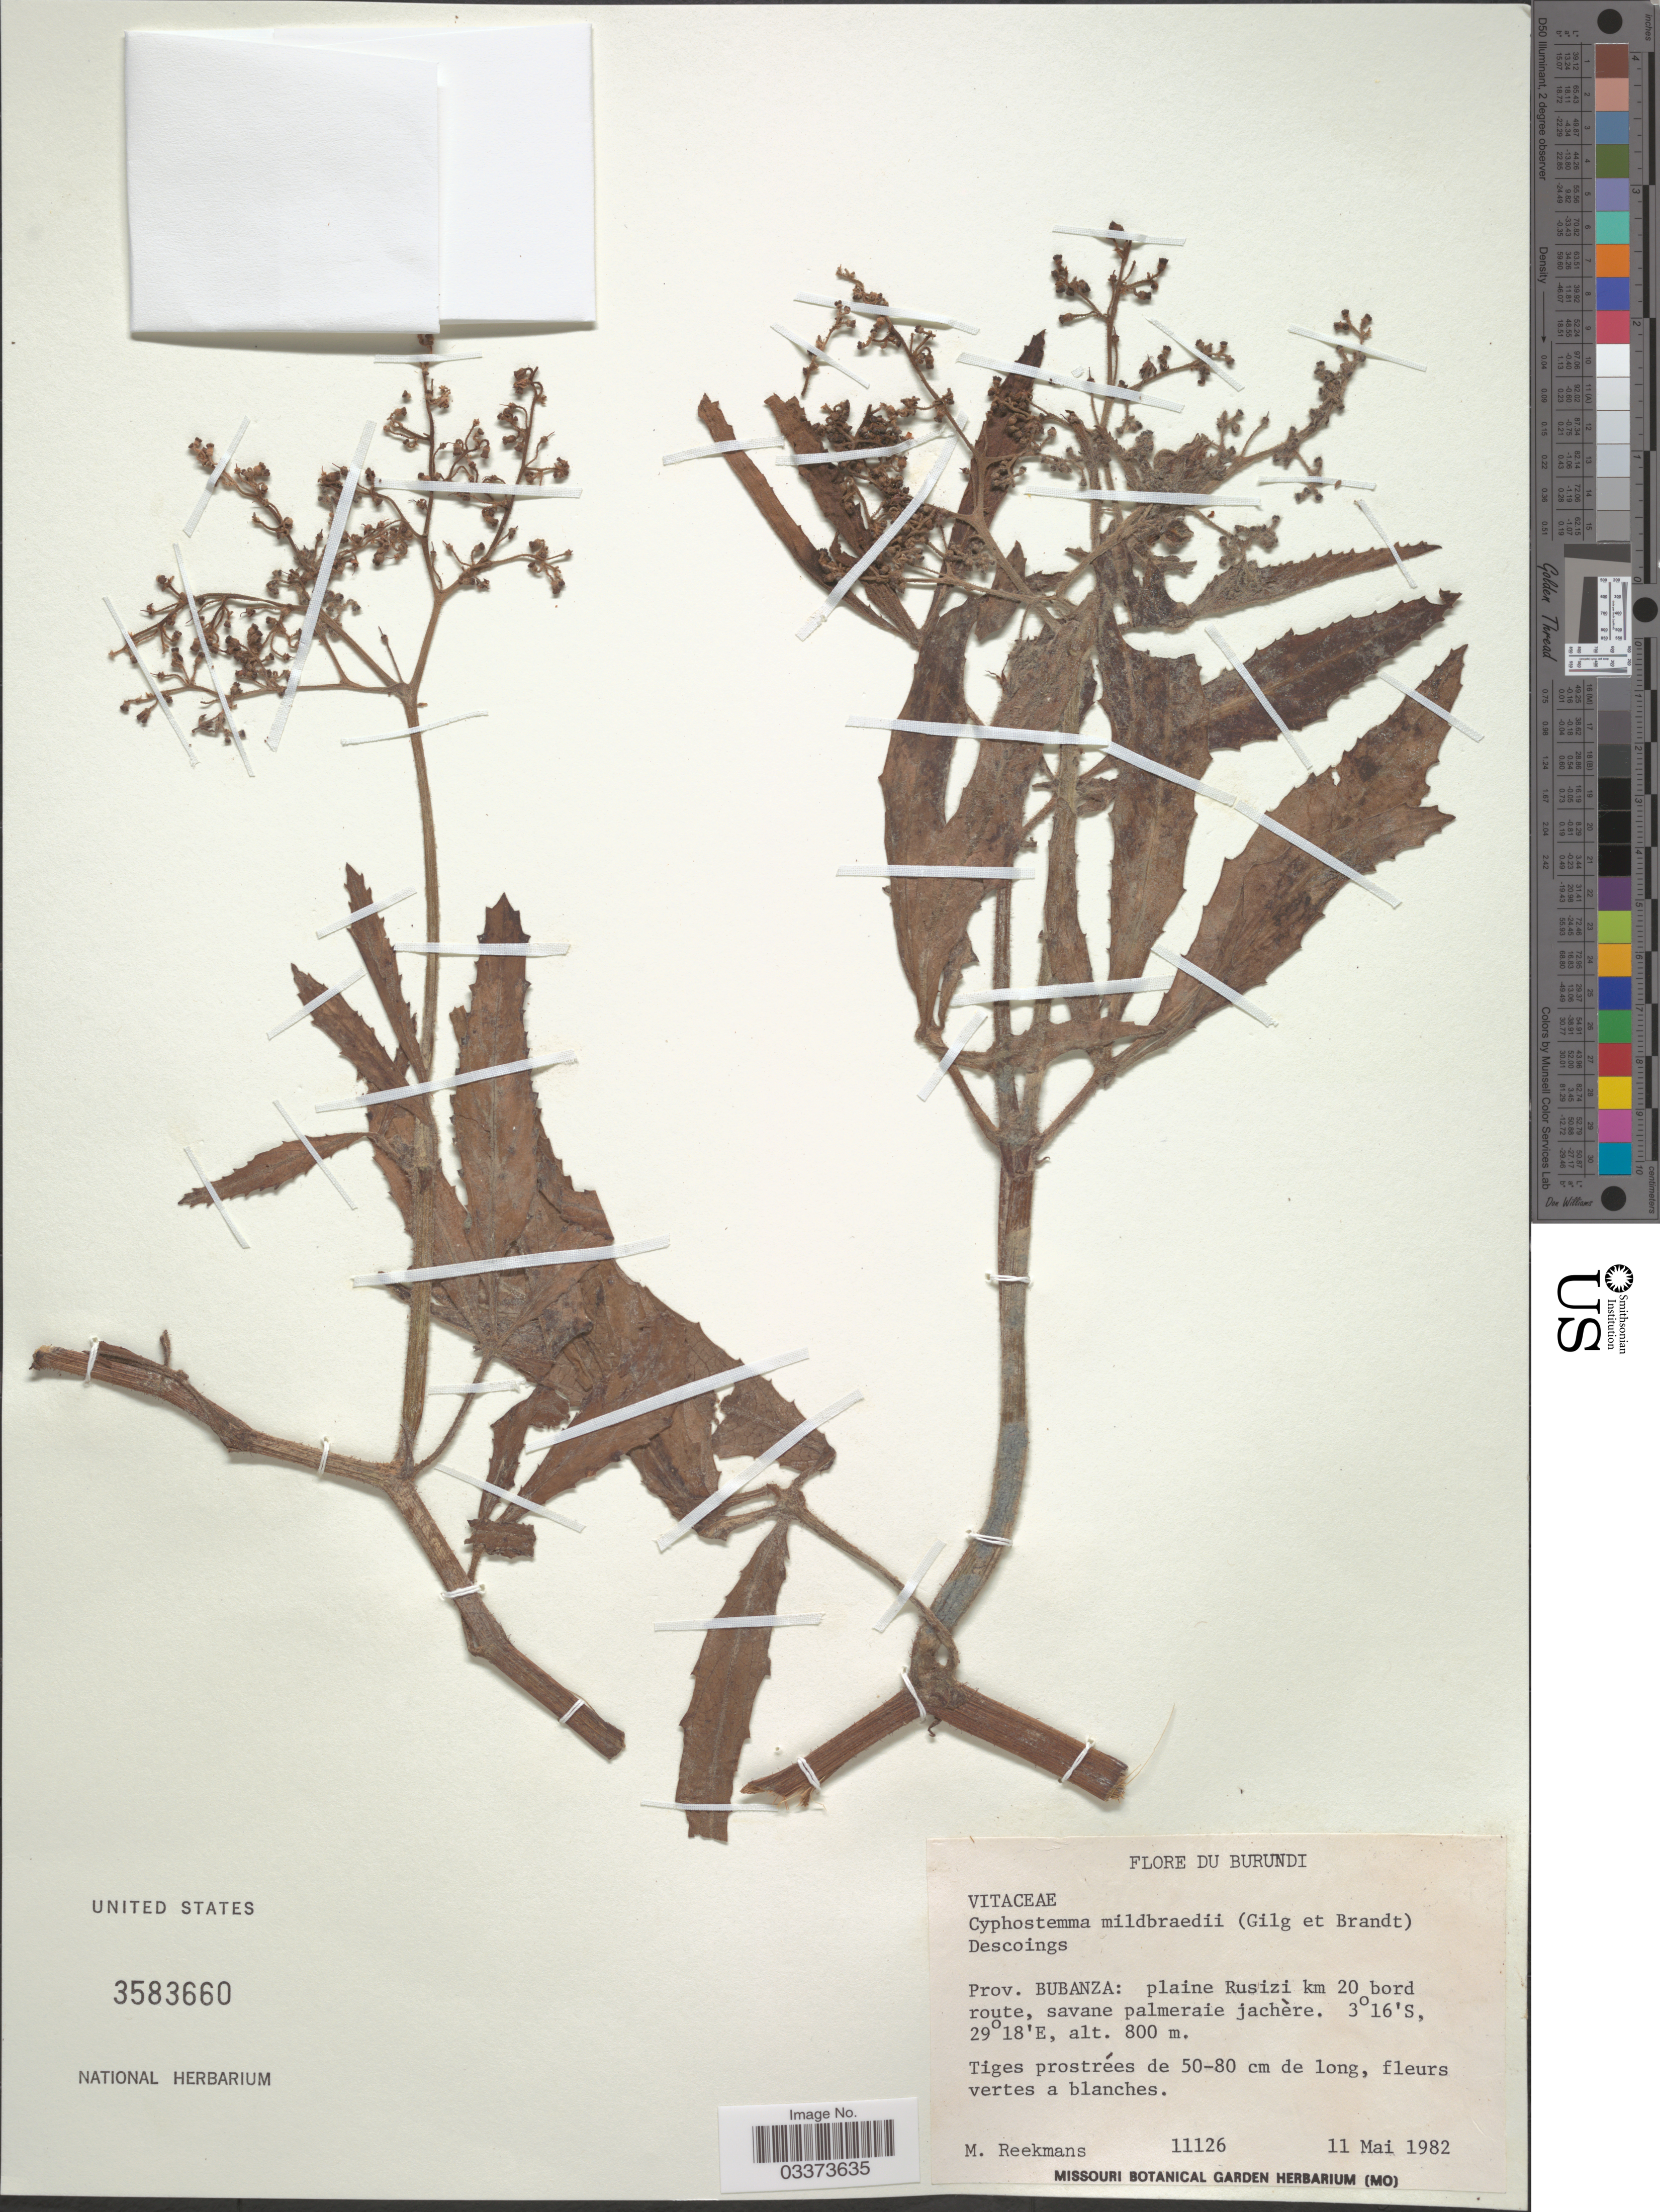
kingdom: Plantae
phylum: Tracheophyta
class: Magnoliopsida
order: Vitales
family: Vitaceae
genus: Cyphostemma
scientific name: Cyphostemma mildbraedii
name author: (Gilg & M. Brandt) Desc. ex Wild & R.B. Drumm.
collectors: M. Reekmans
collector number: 11126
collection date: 1982-05-11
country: Burundi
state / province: Bubanza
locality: Plaine Rusizi km 20 bord route, savane palmeraie jachère.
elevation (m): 800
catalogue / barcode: US 3583660